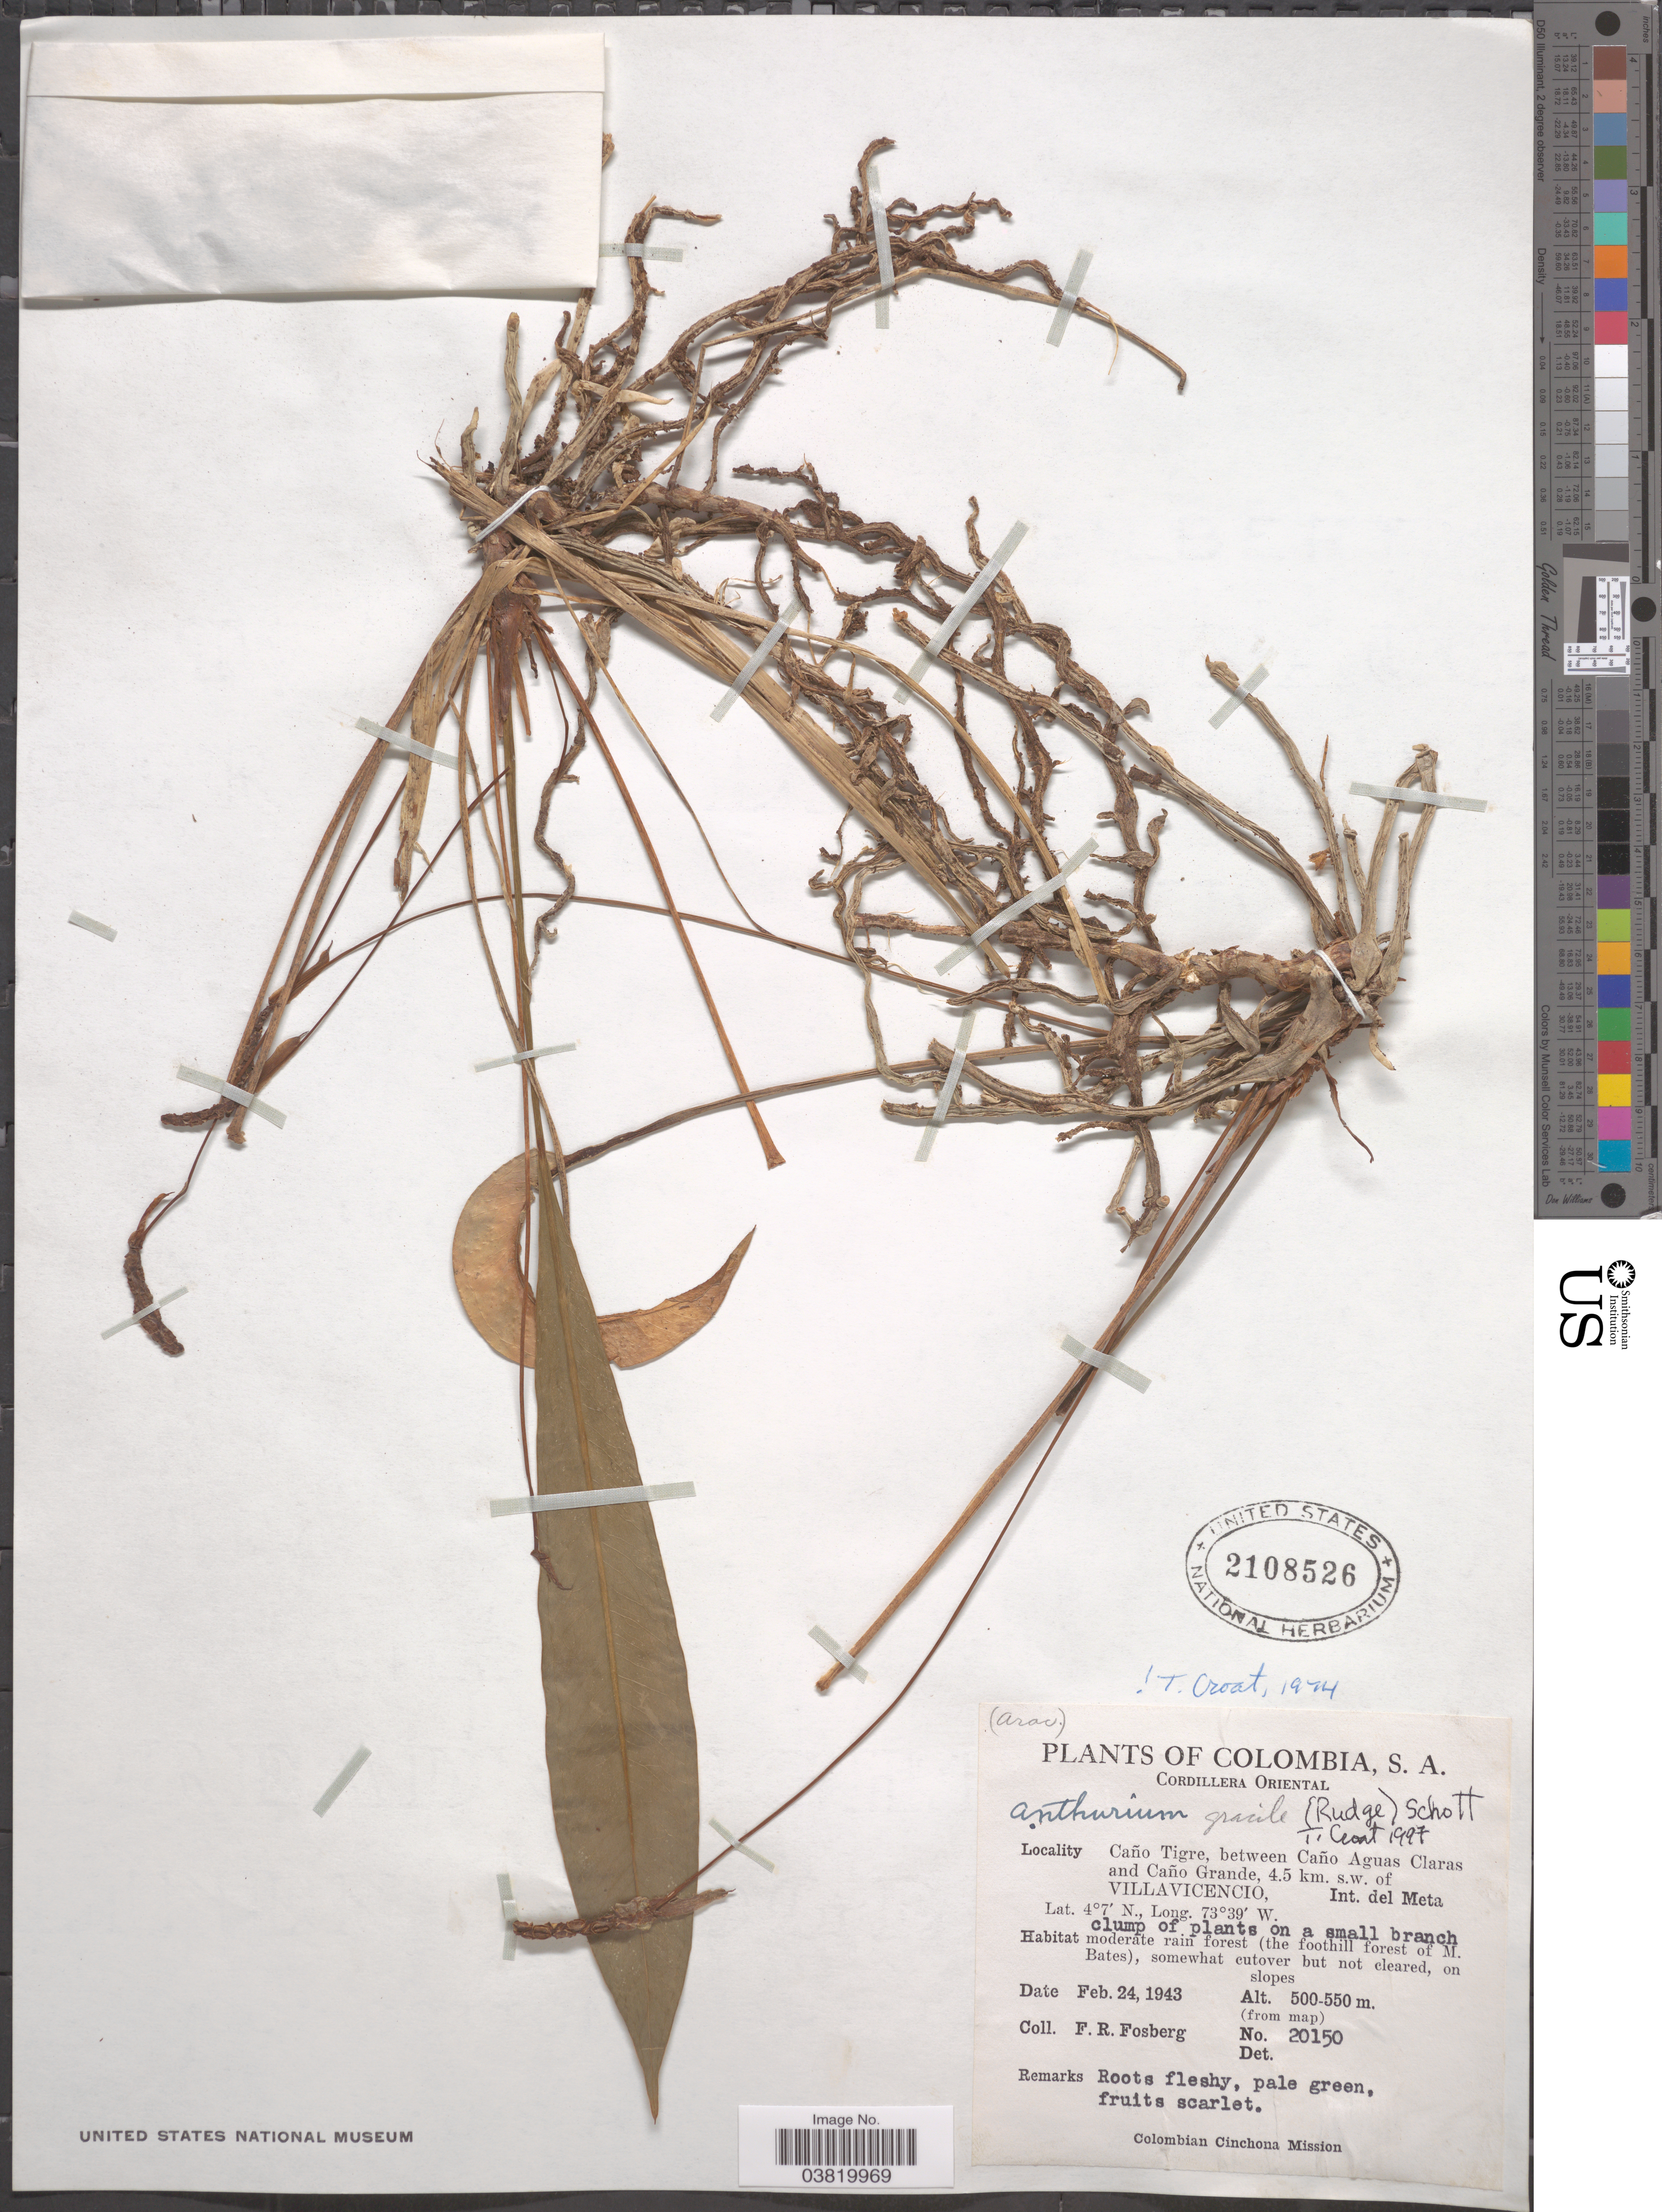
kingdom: Plantae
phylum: Tracheophyta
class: Liliopsida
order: Alismatales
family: Araceae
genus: Anthurium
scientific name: Anthurium gracile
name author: (Rudge) Schott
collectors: F. R. Fosberg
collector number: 20150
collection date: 1943-02-24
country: Colombia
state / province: Meta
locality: Cordillera Oriental. Caño Tigre, between Caño Aguas Claras and Caño Grande, 4.5 km s.w. of Villavicencio. Int. del Meta.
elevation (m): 500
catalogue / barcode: US 2108526